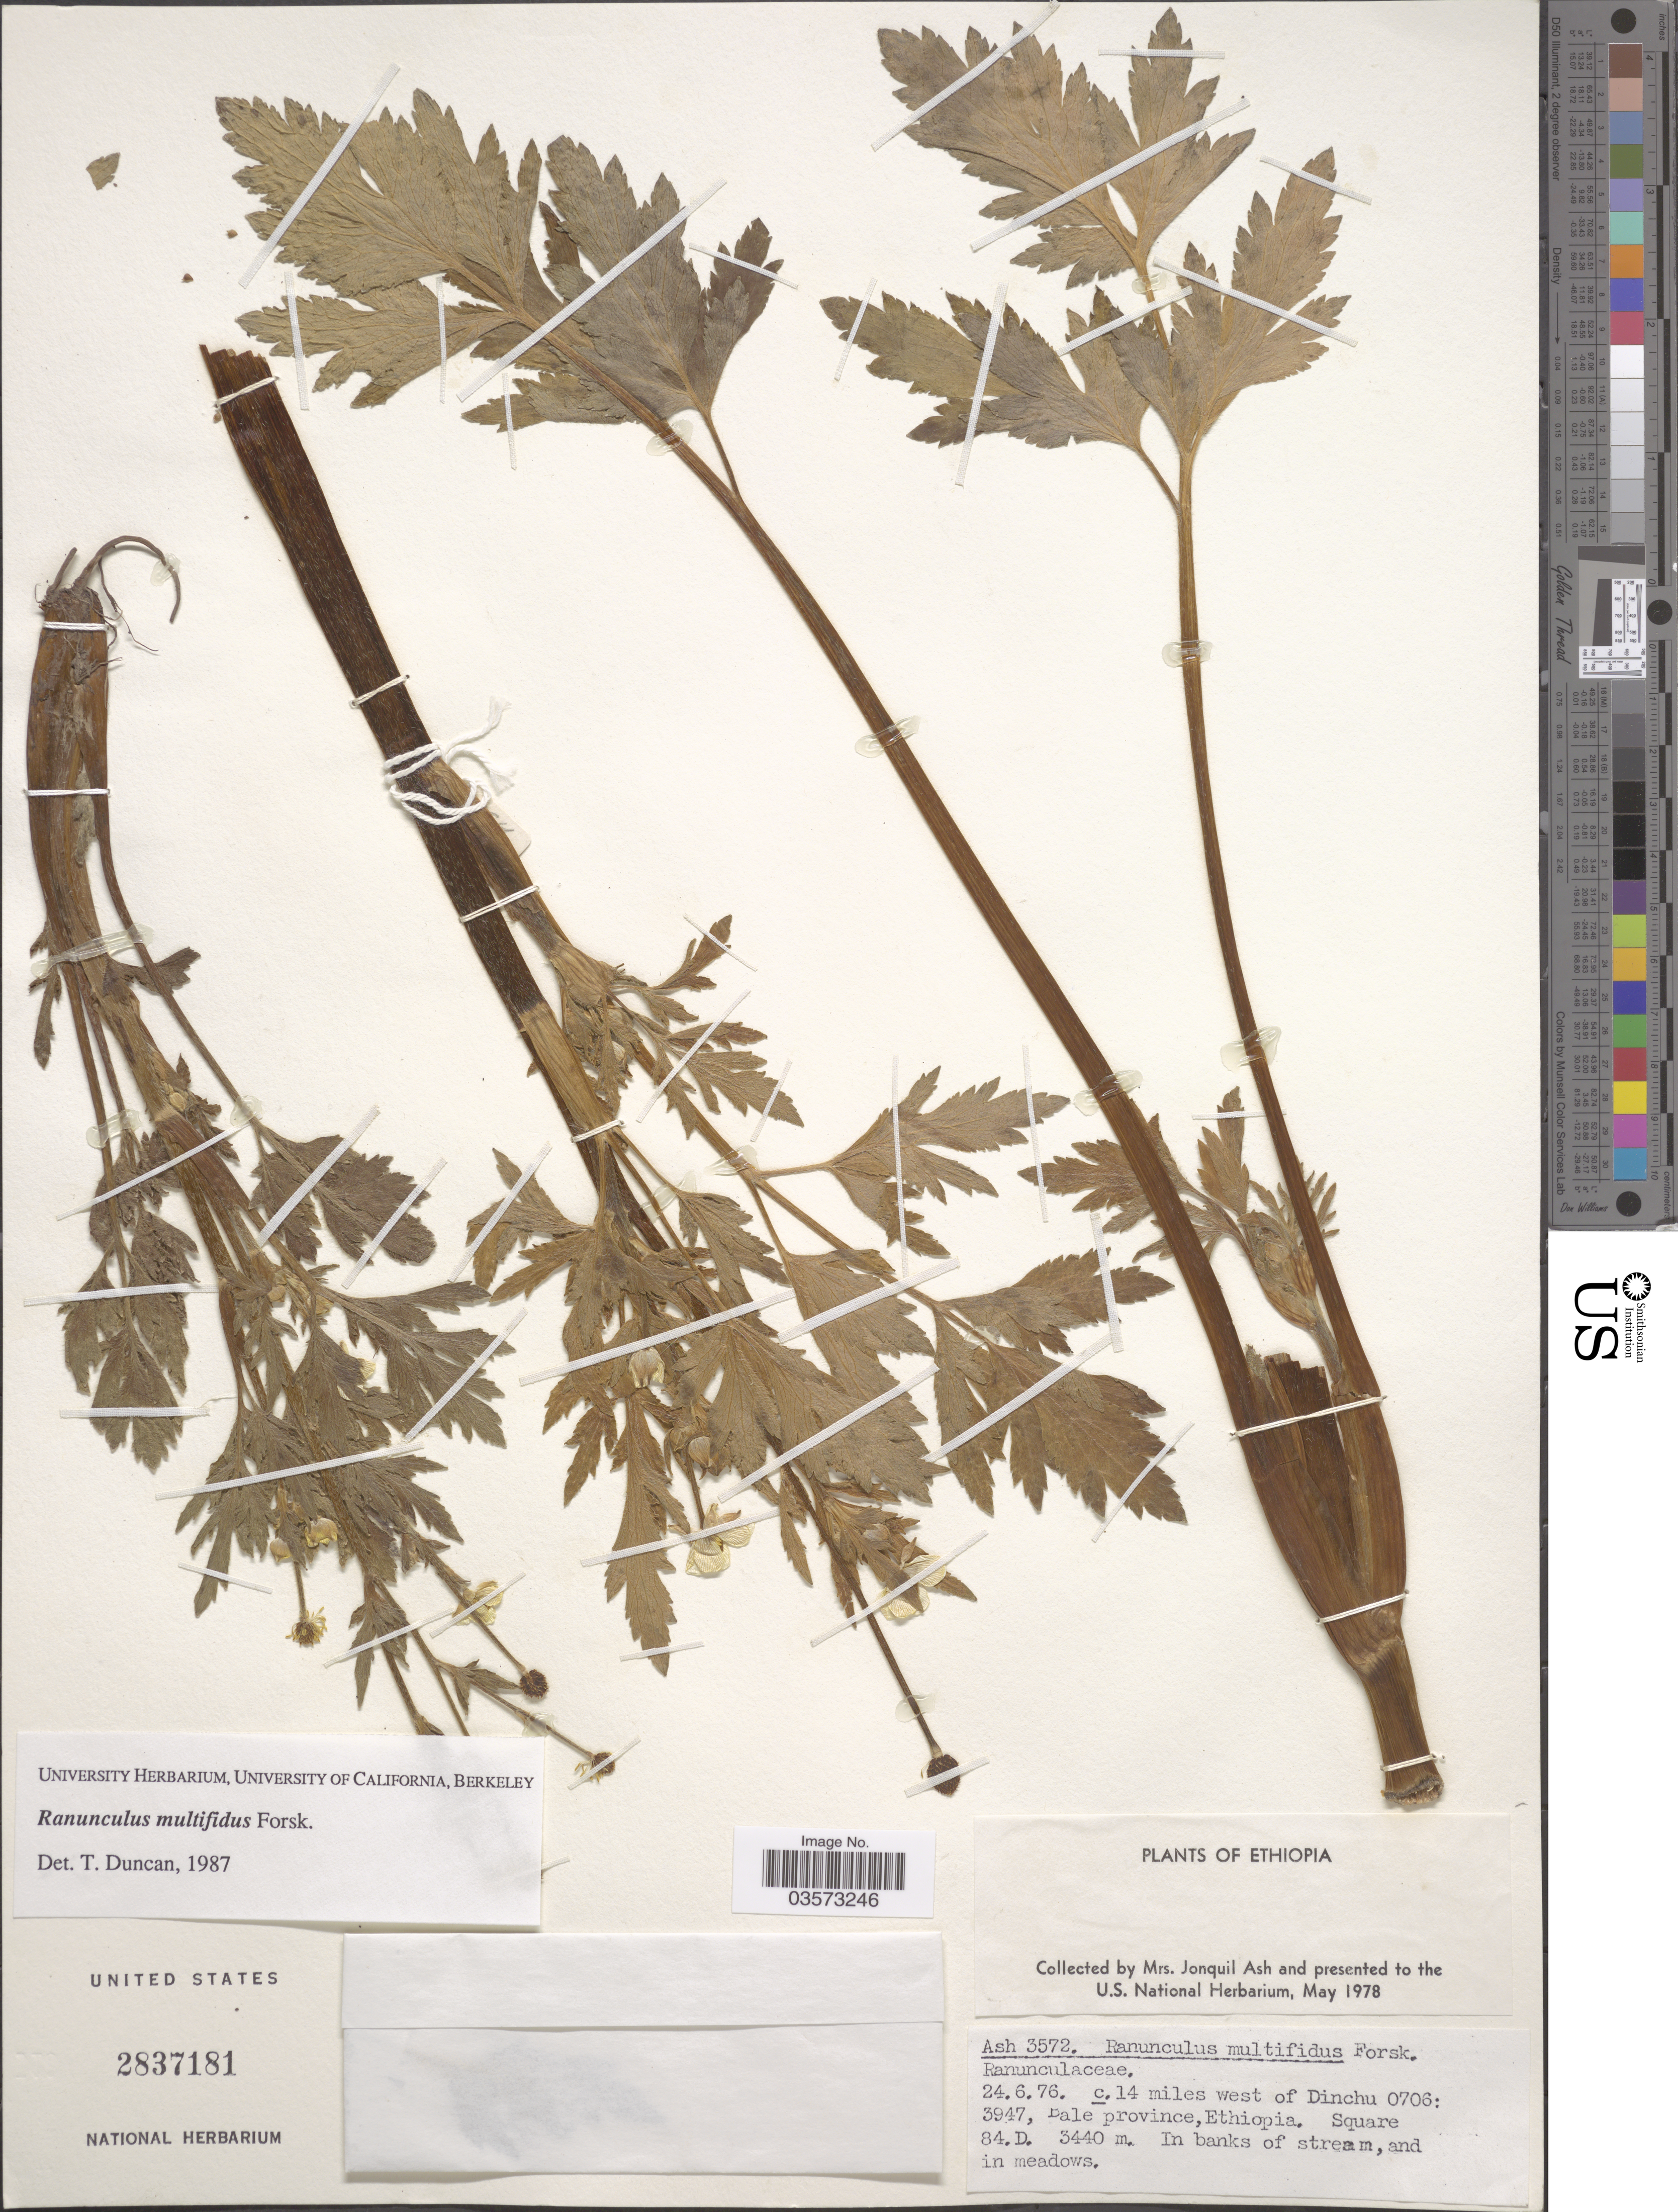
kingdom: Plantae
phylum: Tracheophyta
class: Magnoliopsida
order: Ranunculales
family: Ranunculaceae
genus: Ranunculus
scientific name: Ranunculus multifidus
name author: Forssk.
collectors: J. Ash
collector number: Ash3572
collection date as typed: Transcribed d/m/y: 24/6/76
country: Ethiopia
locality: C.14 miles west of Dinchu 0706:3947, Bale province.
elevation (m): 3440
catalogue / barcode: US 2837181